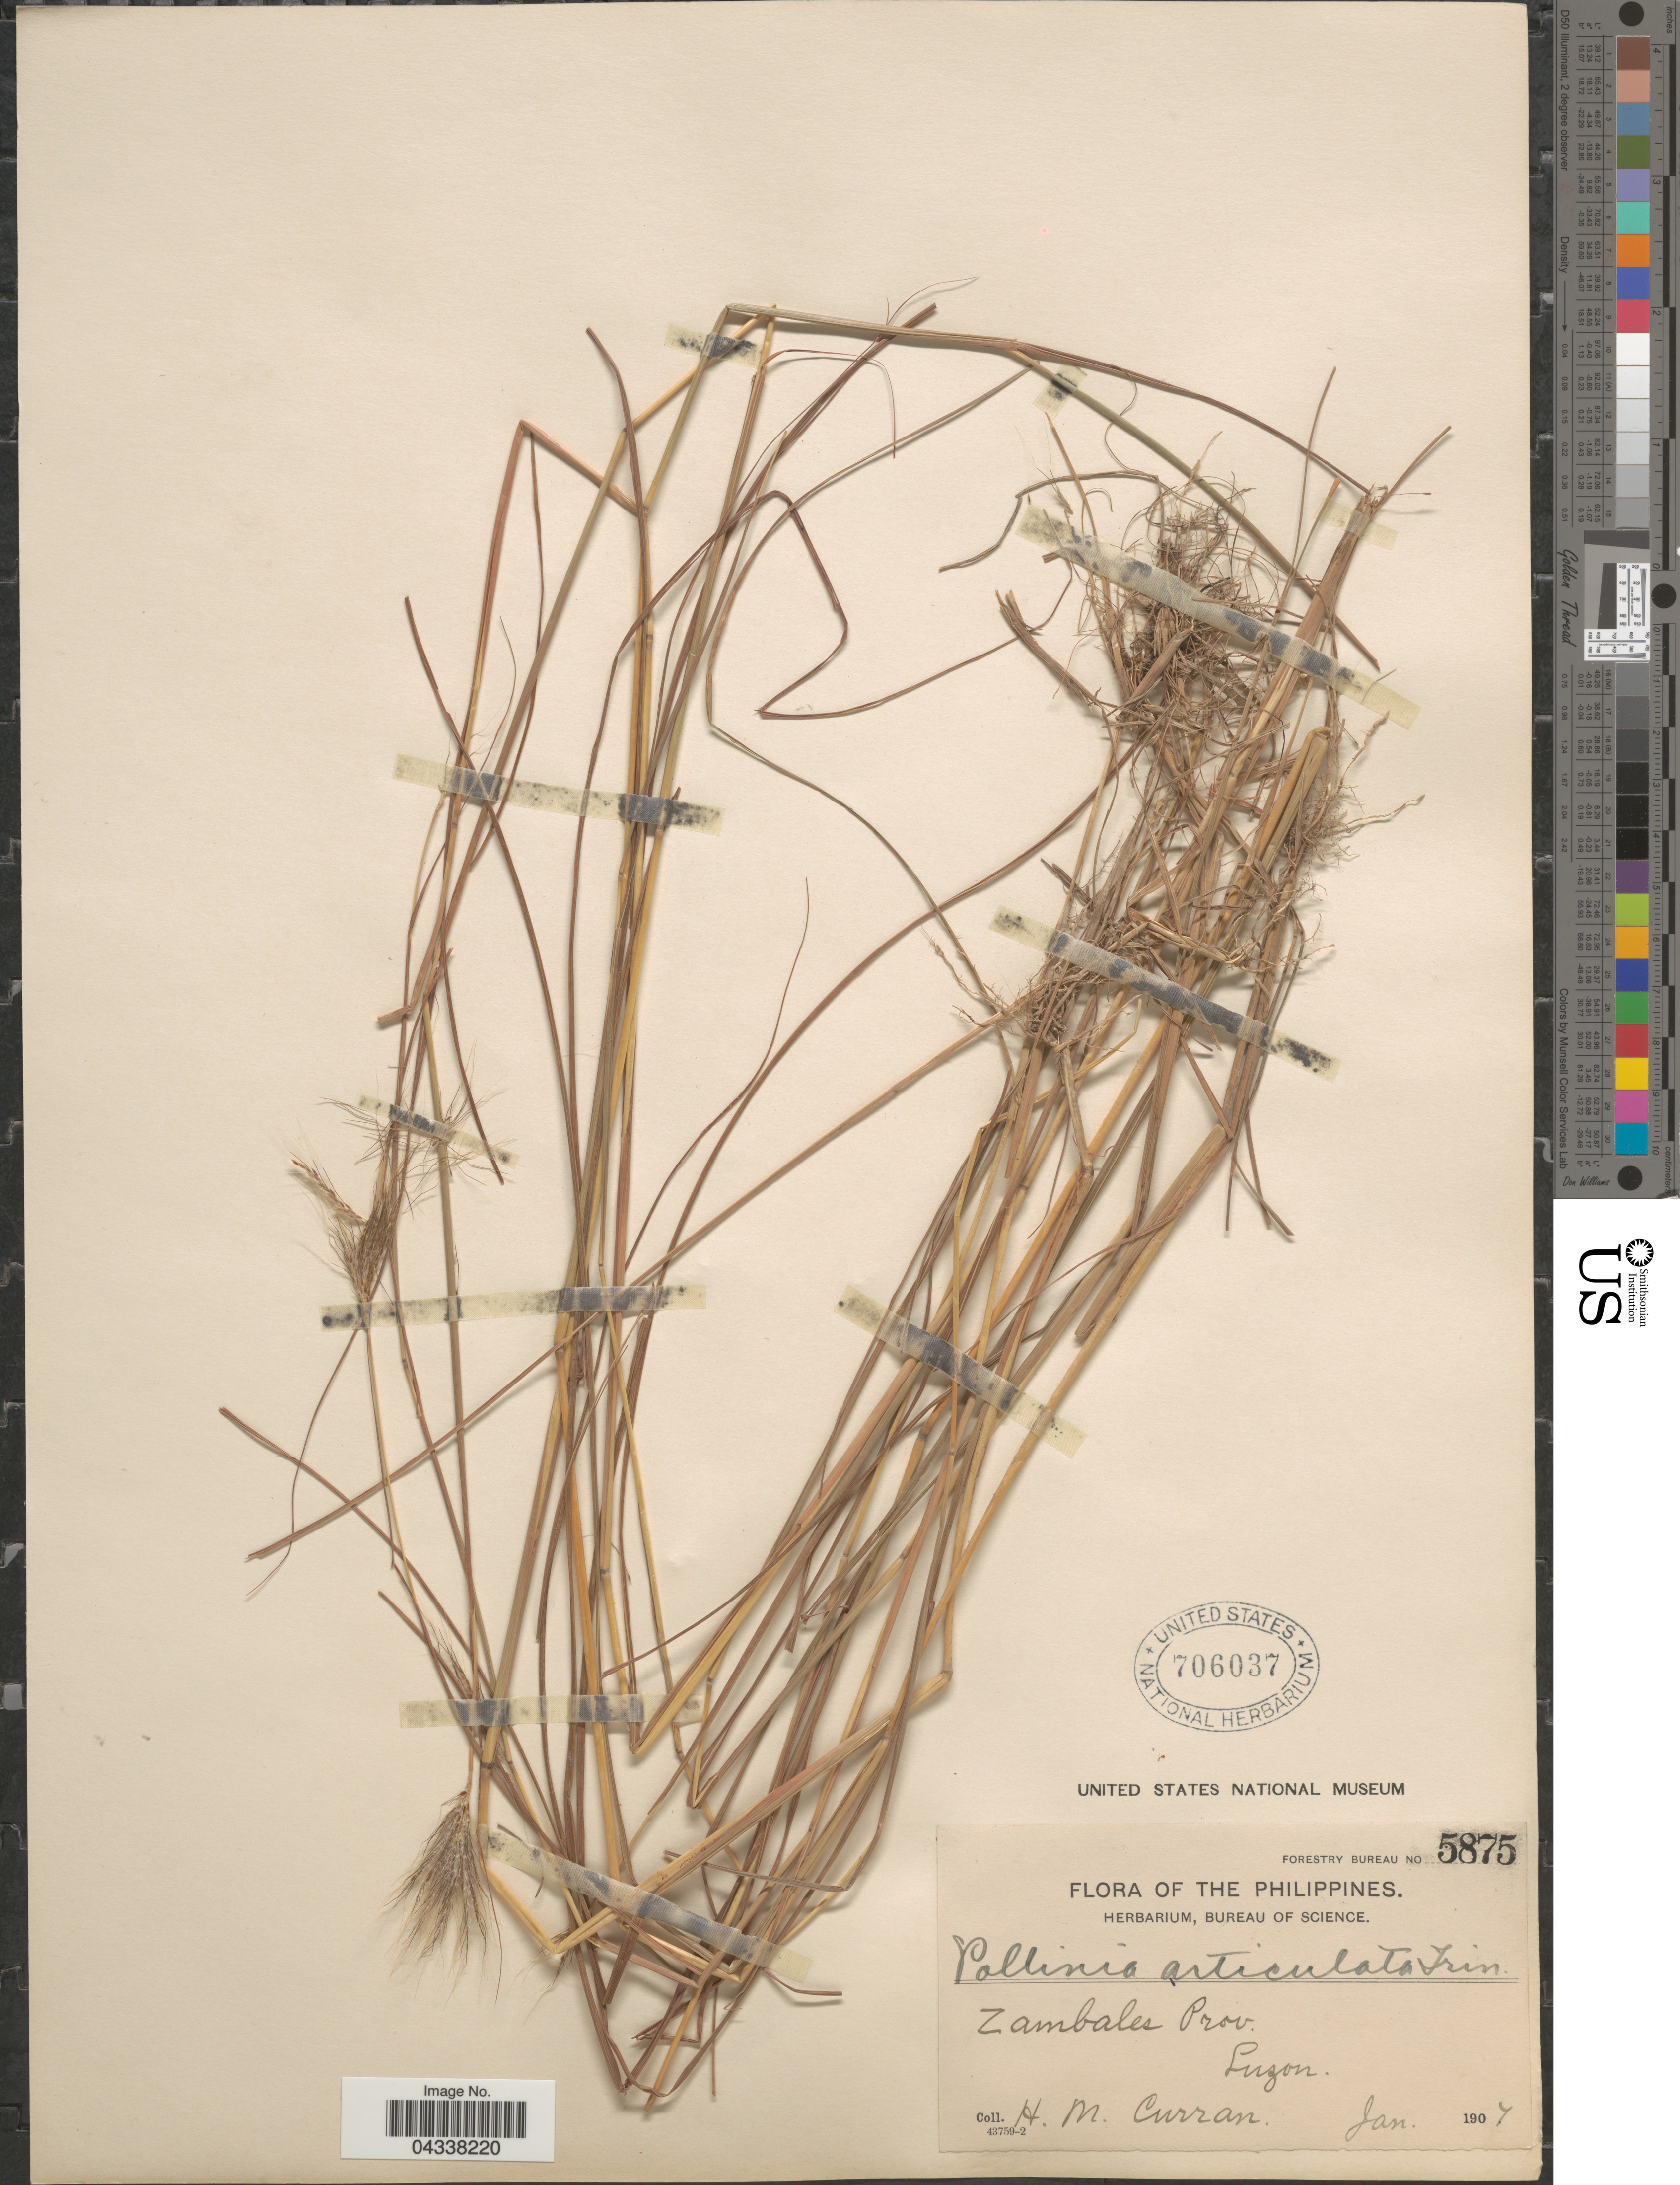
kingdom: Plantae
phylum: Tracheophyta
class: Liliopsida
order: Poales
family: Poaceae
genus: Pseudopogonatherum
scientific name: Pseudopogonatherum contortum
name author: A. Camus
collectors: H. M. Curran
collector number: Forestry Bureau 5875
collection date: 1907-01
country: Philippines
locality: Zambales Prov., Luzon.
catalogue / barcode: US 706037